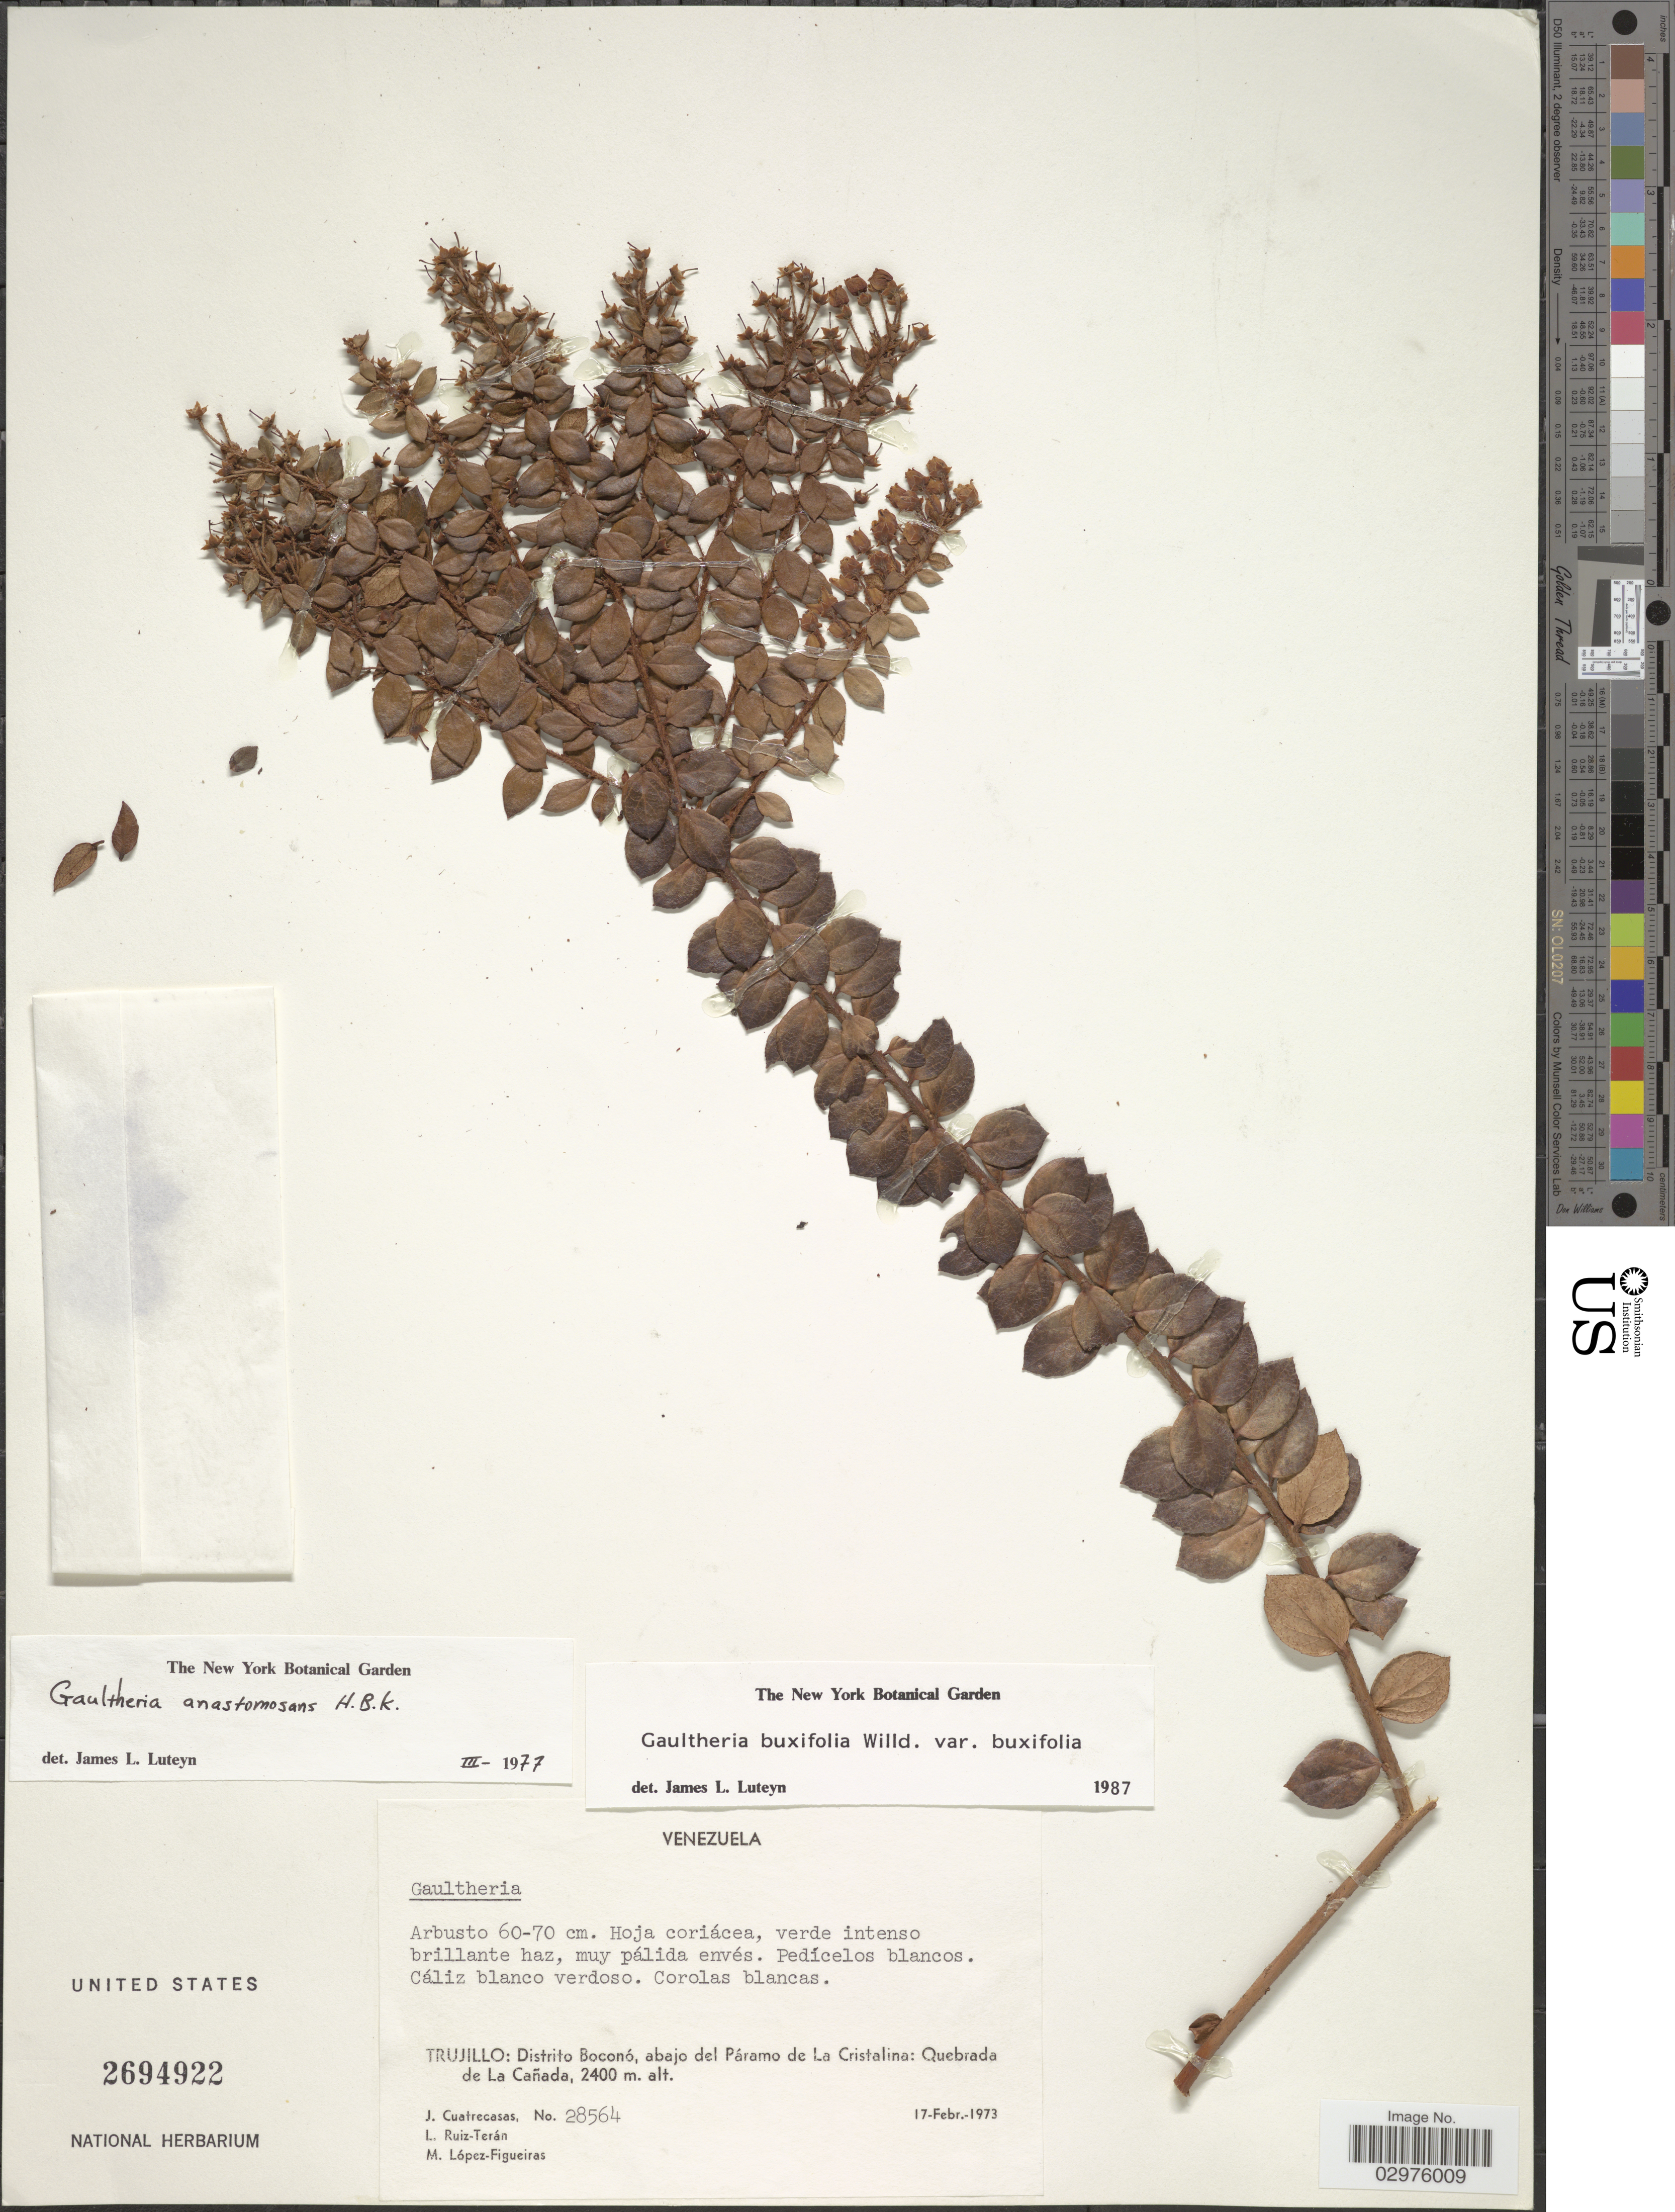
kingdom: Plantae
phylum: Tracheophyta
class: Magnoliopsida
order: Ericales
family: Ericaceae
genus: Gaultheria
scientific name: Gaultheria buxifolia var. buxifolia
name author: Willd.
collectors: J. Cuatrecasas, L. E. Ruíz-Terán & M. López Figueiras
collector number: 28564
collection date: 1973-02-17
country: Venezuela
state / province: Trujillo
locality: Trujillo: Distrito Boconó, abajo del Páramo de La Cristalina: Quebrada de La Cañada.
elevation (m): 2400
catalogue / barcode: US 2694922